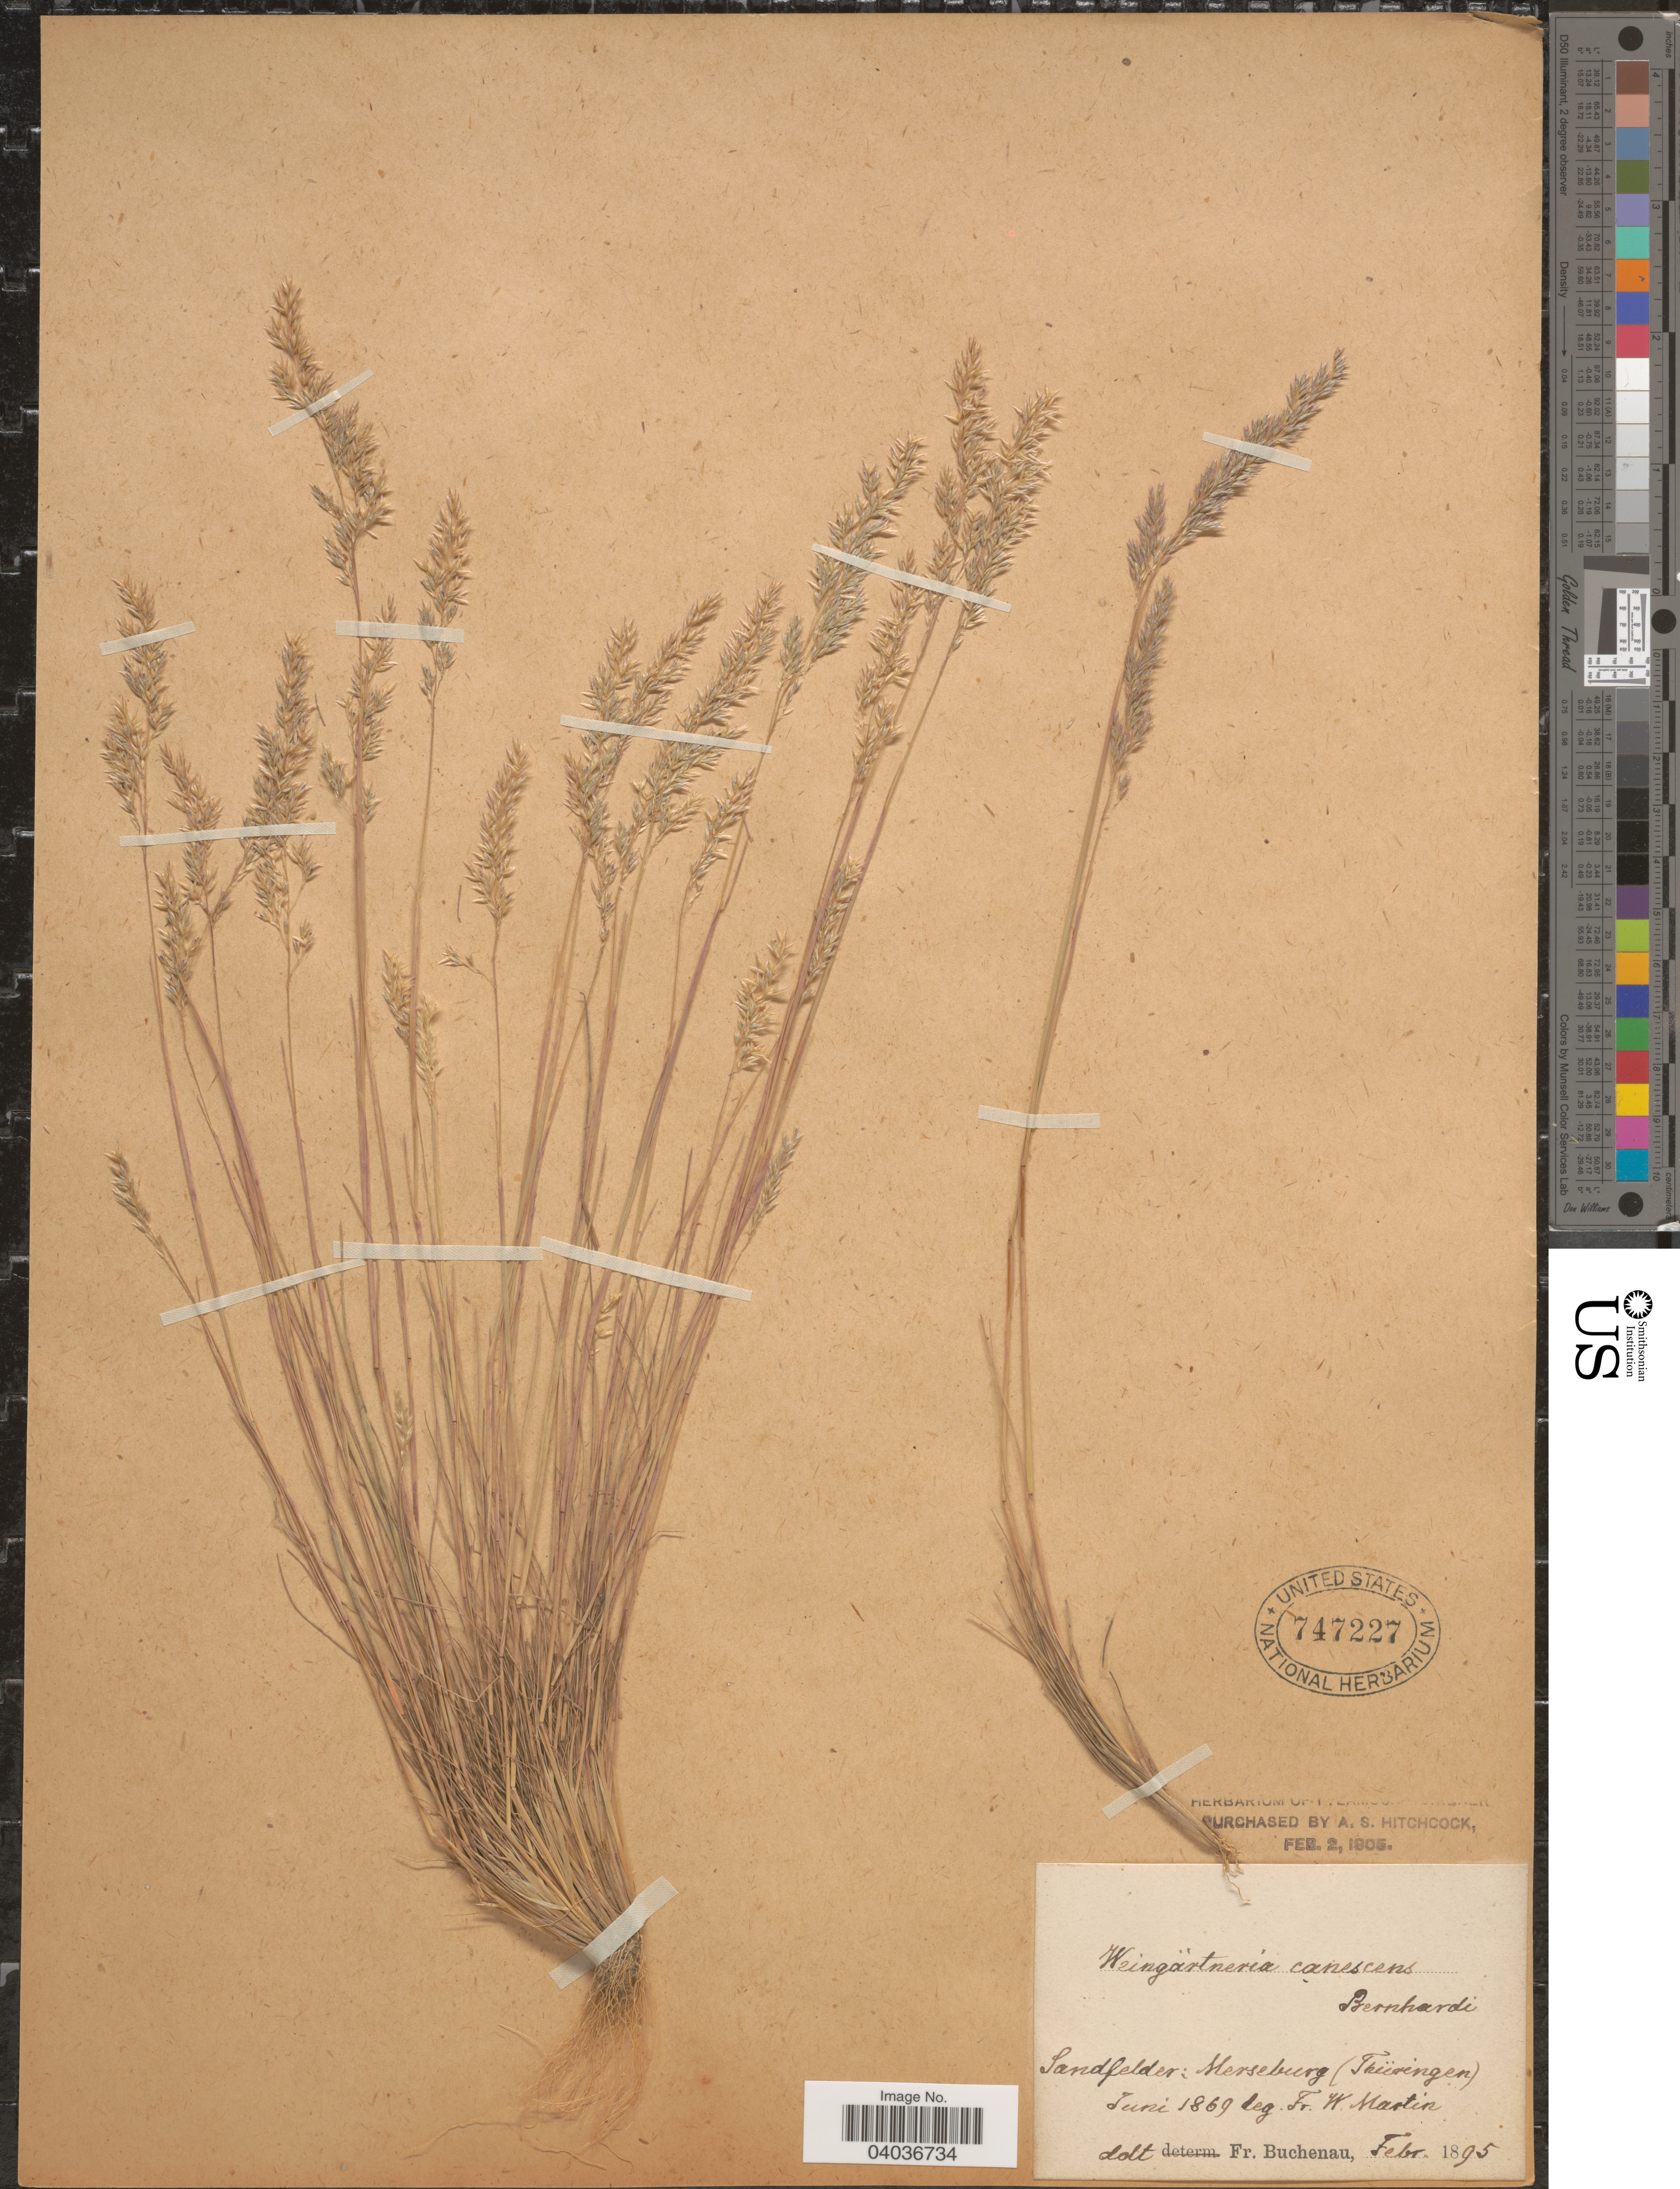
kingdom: Plantae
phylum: Tracheophyta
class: Liliopsida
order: Poales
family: Poaceae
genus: Corynephorus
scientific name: Corynephorus canescens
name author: (L, MEL) P. Beauv.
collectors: F. Martin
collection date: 1869-06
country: Germany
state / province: Thuringia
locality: Sandfelder: Merseburg.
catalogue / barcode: US 747227